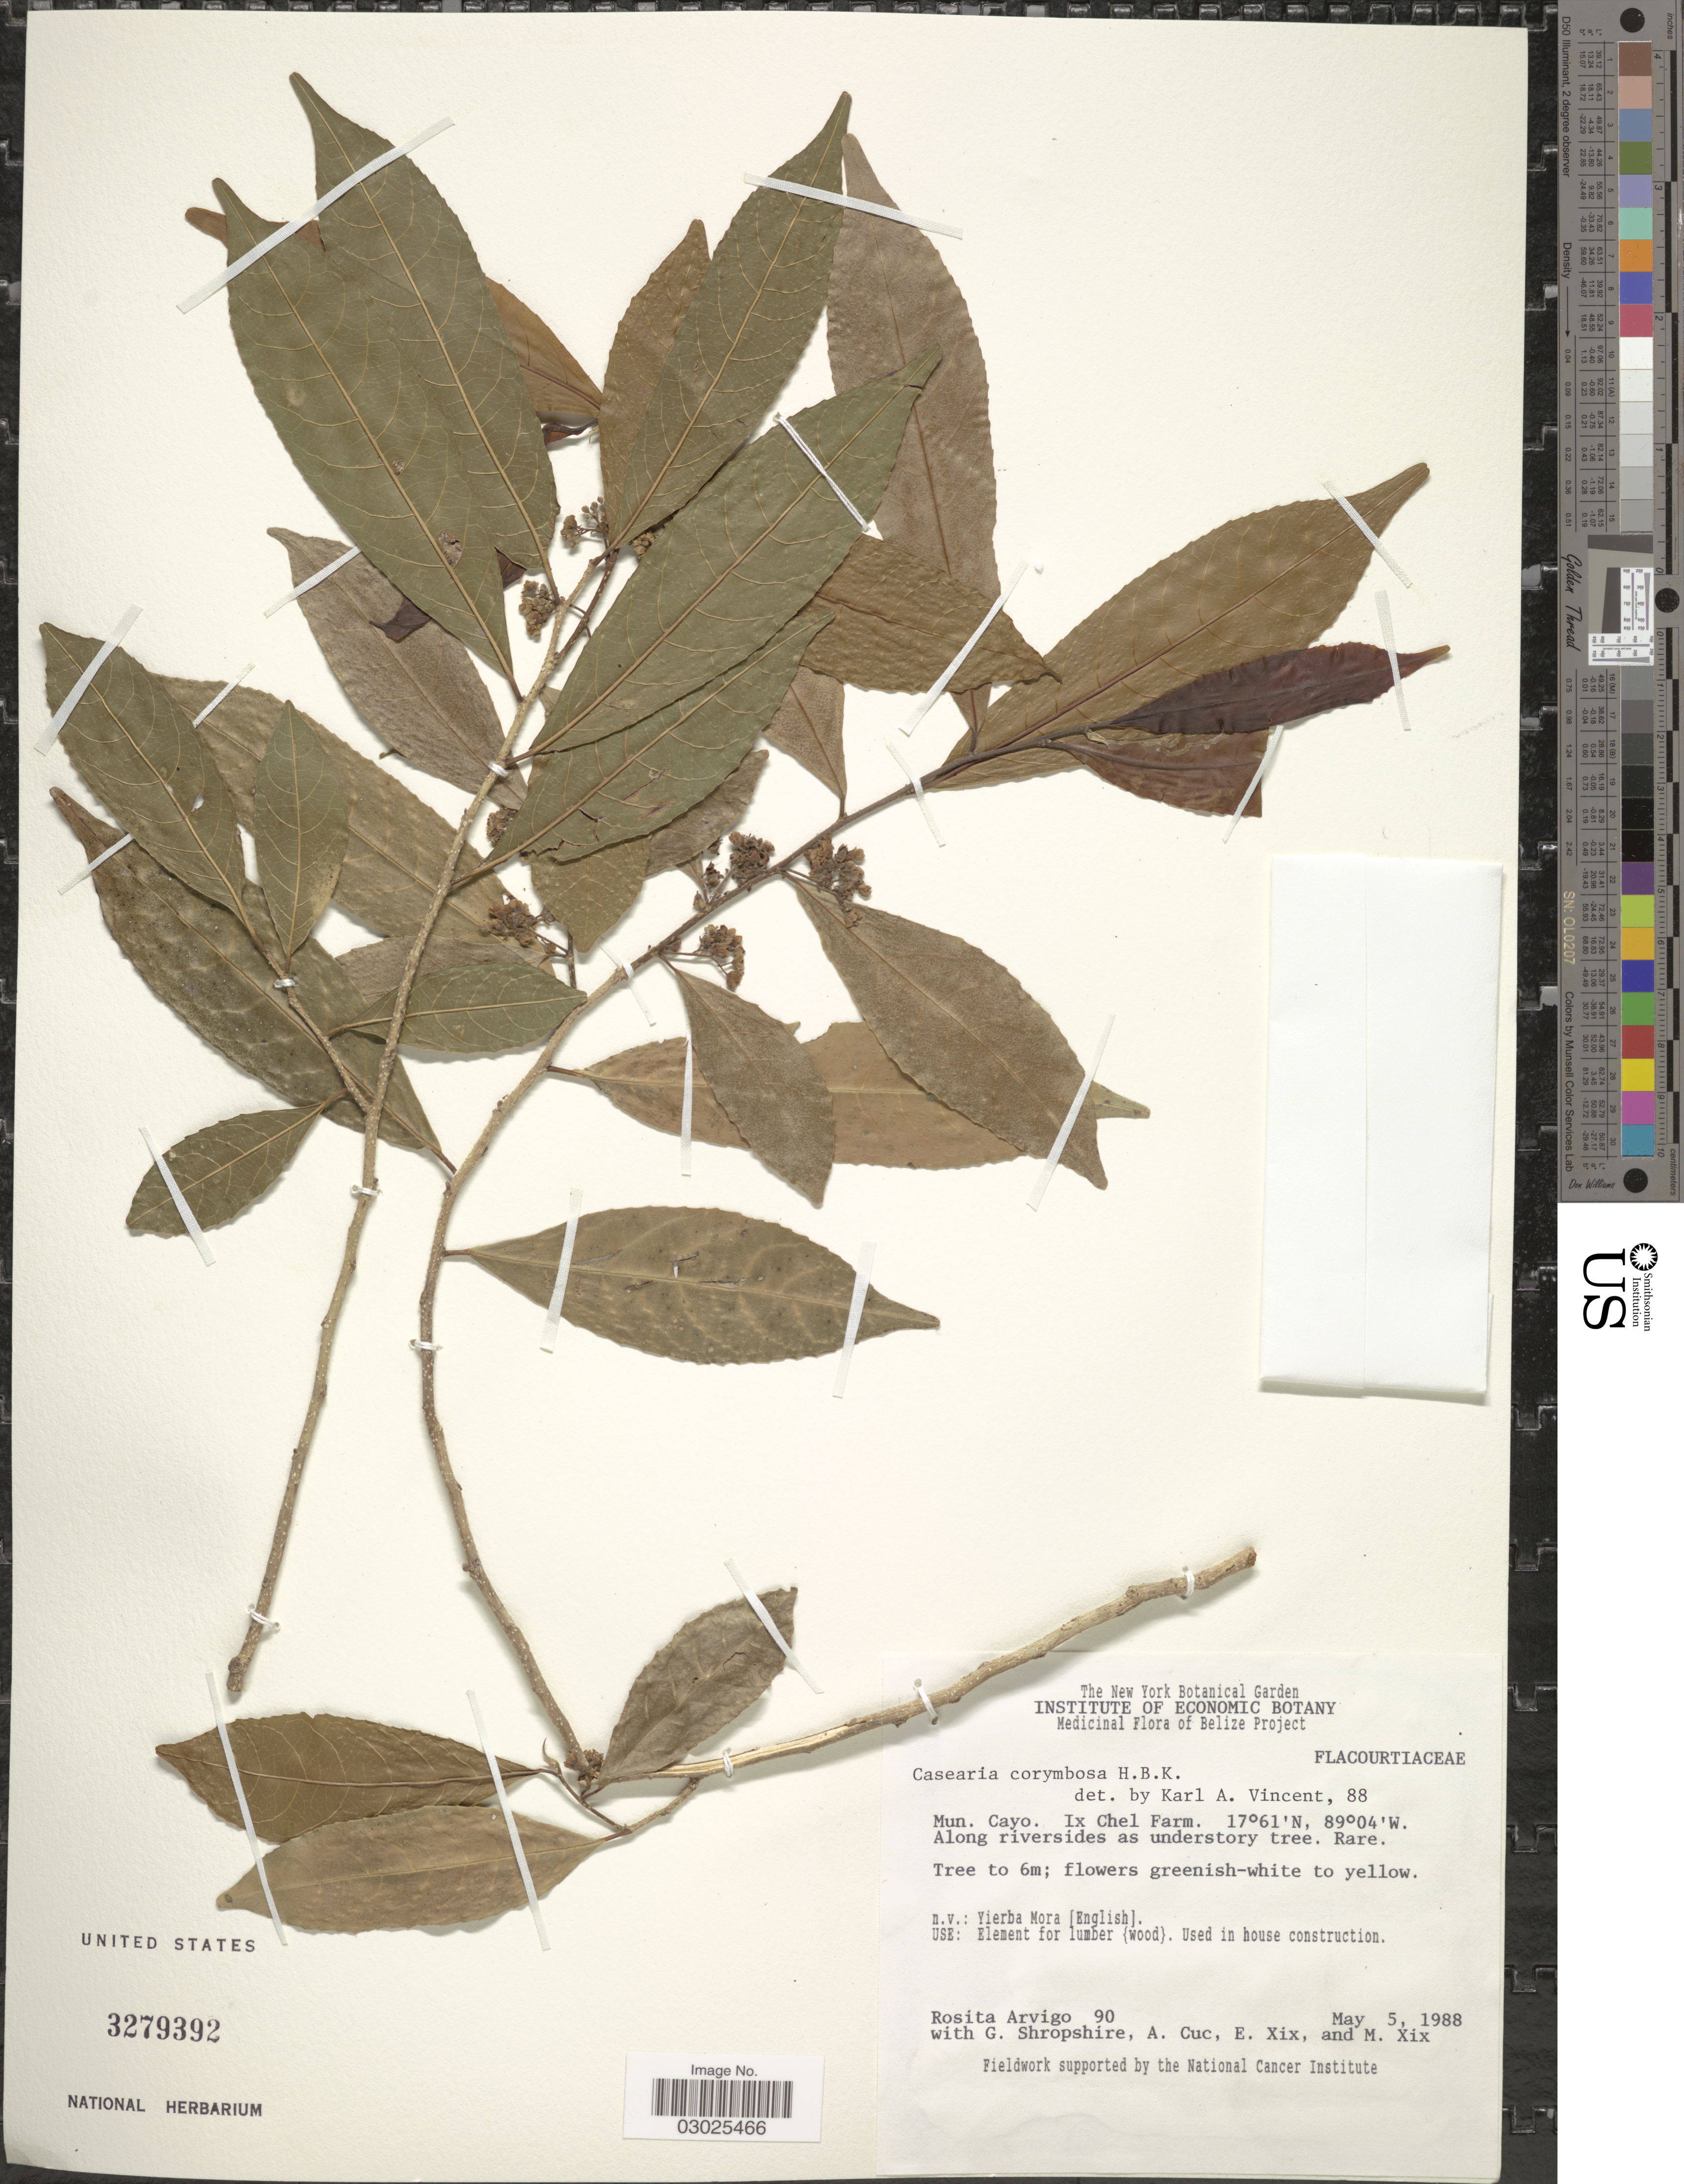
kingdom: Plantae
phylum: Tracheophyta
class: Magnoliopsida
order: Malpighiales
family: Salicaceae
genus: Casearia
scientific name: Casearia corymbosa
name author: Kunth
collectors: R. Arvigo, G. Shropshire, A. Cuc, E. Xix & M. Xix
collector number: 90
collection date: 1988-05-05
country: Belize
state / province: Cayo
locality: Mun. Cayo. Ix Chel Farm.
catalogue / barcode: US 3279392